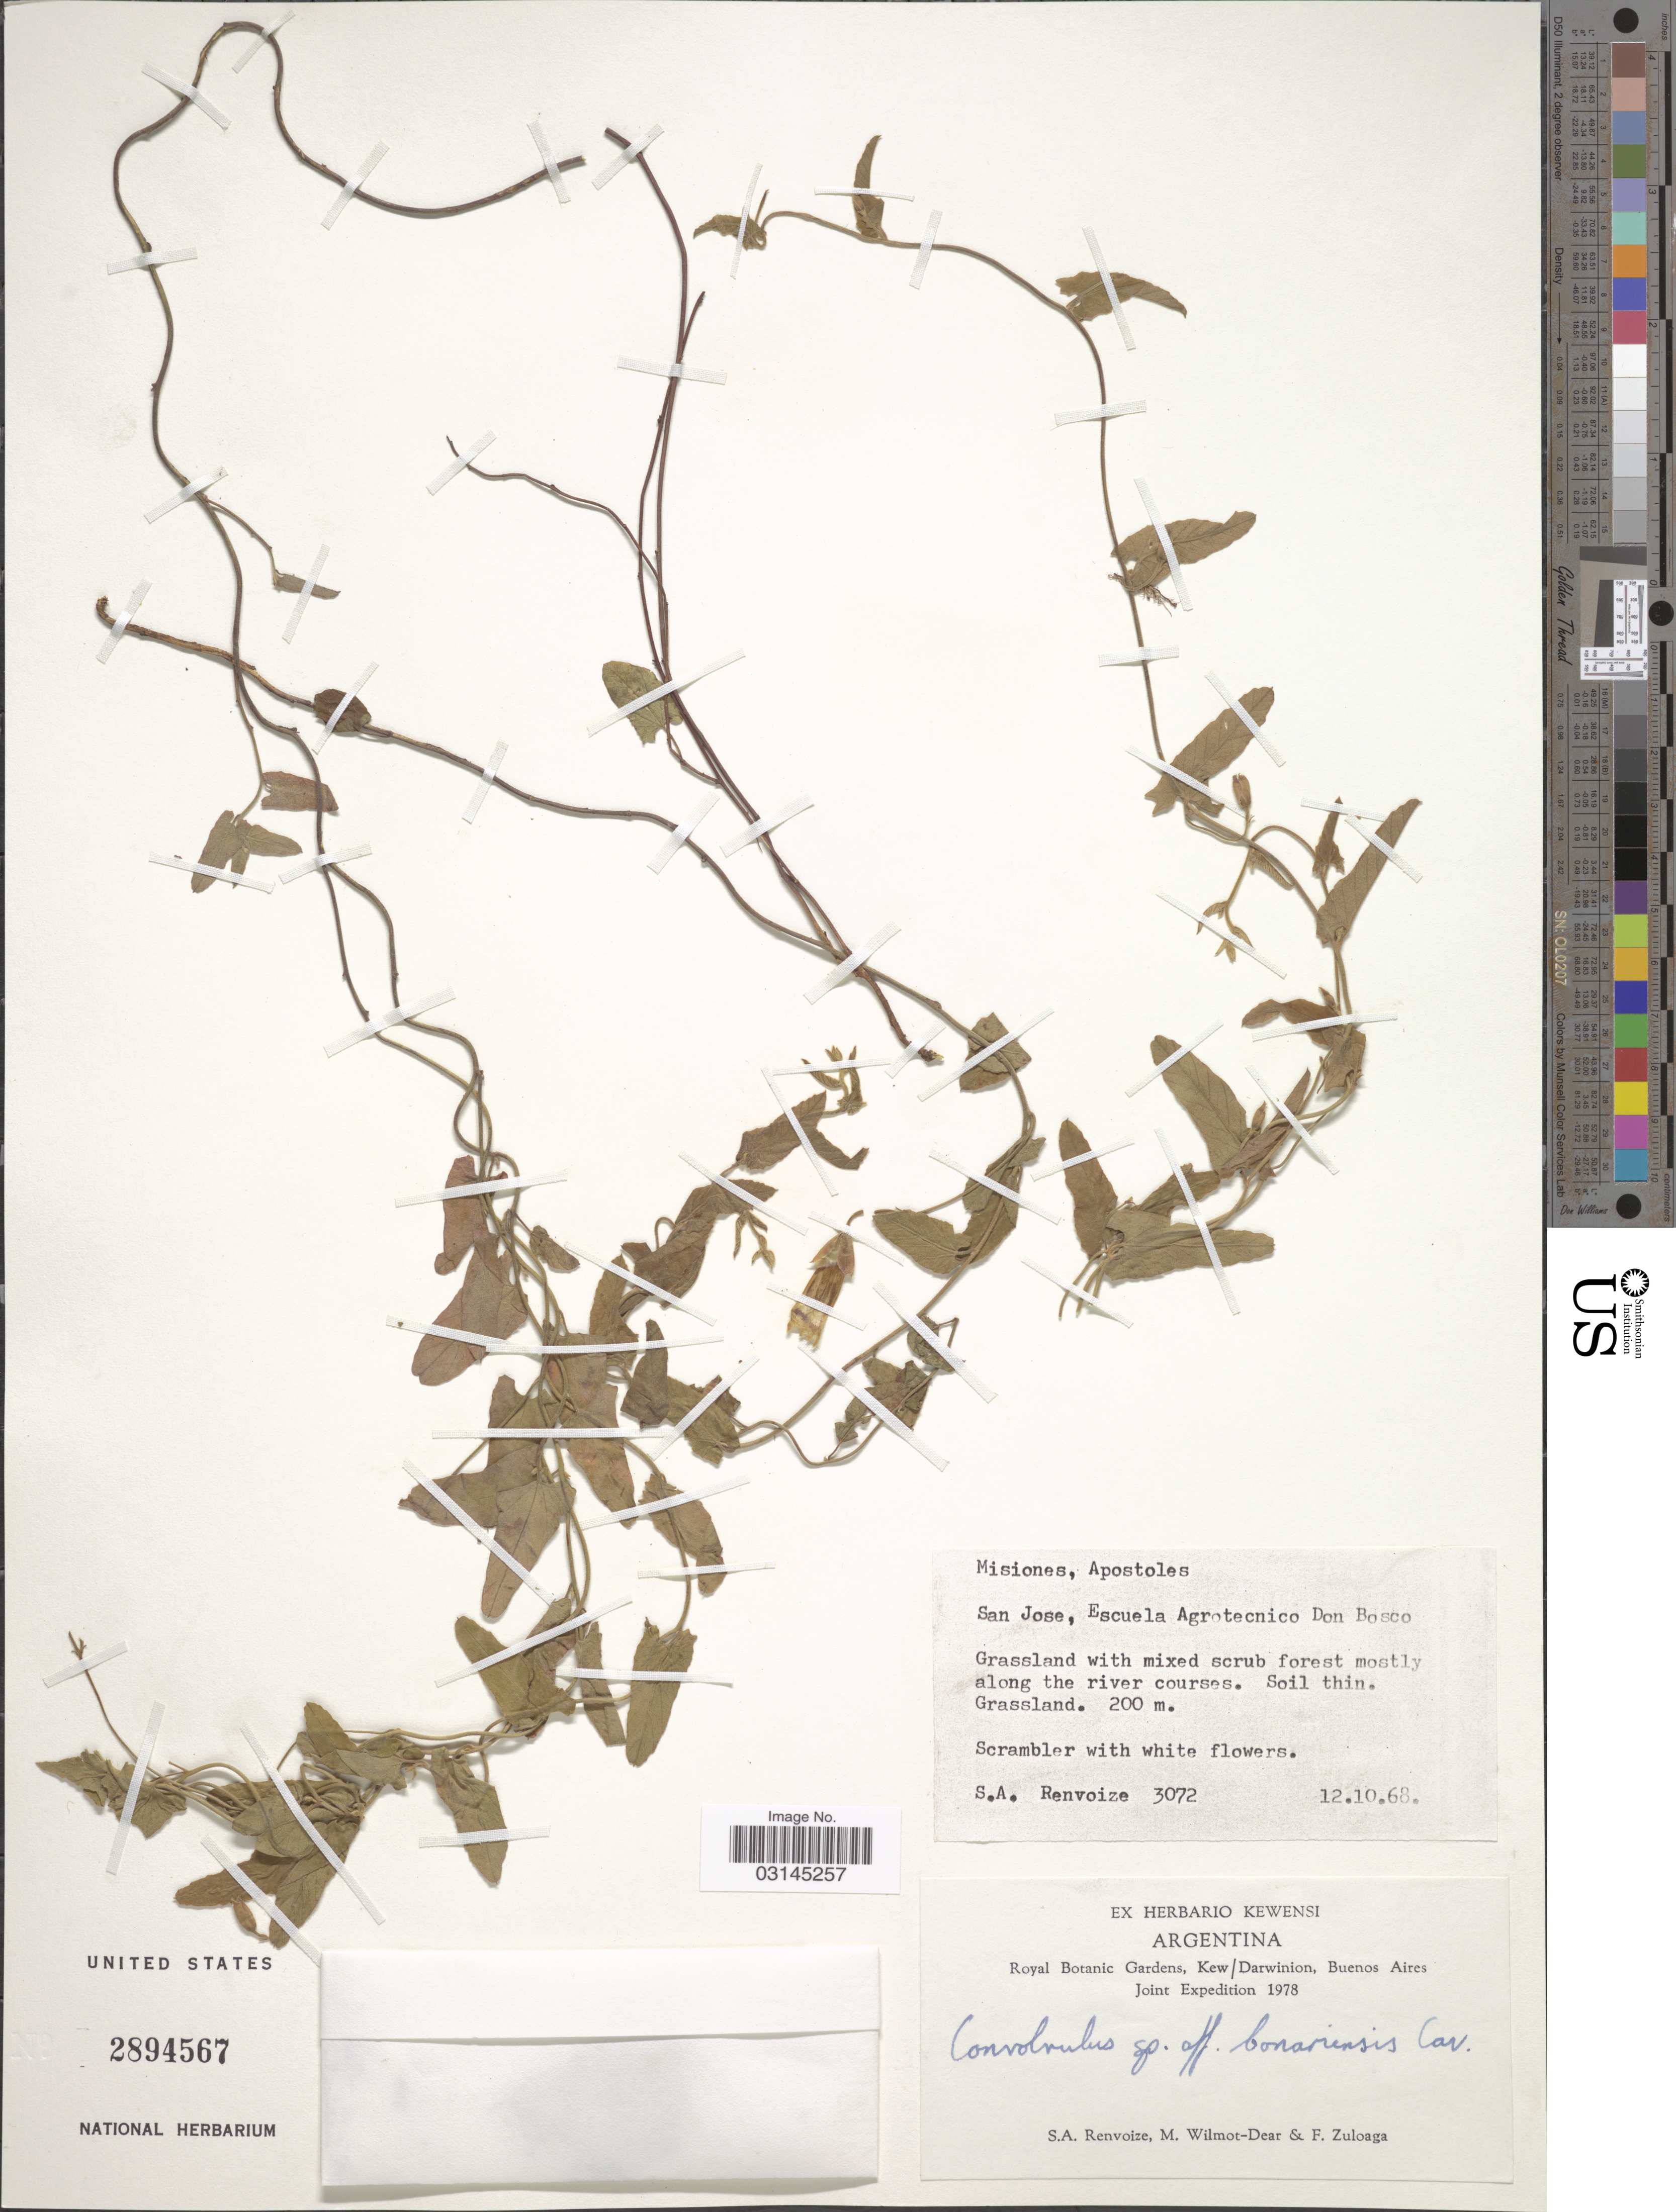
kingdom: Plantae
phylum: Tracheophyta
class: Magnoliopsida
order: Solanales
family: Convolvulaceae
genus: Convolvulus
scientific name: Convolvulus bonariensis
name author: Cav.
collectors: S. A. Renvoize, M. Wilmot-Dear & F. Zuloaga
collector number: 3072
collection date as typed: Transcribed d/m/y: 12/10/68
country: Argentina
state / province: Misiones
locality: Misiones, Apostoles, San Jose, Escuela Agrotecnico Don Bosco.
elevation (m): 200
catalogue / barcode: US 2894567